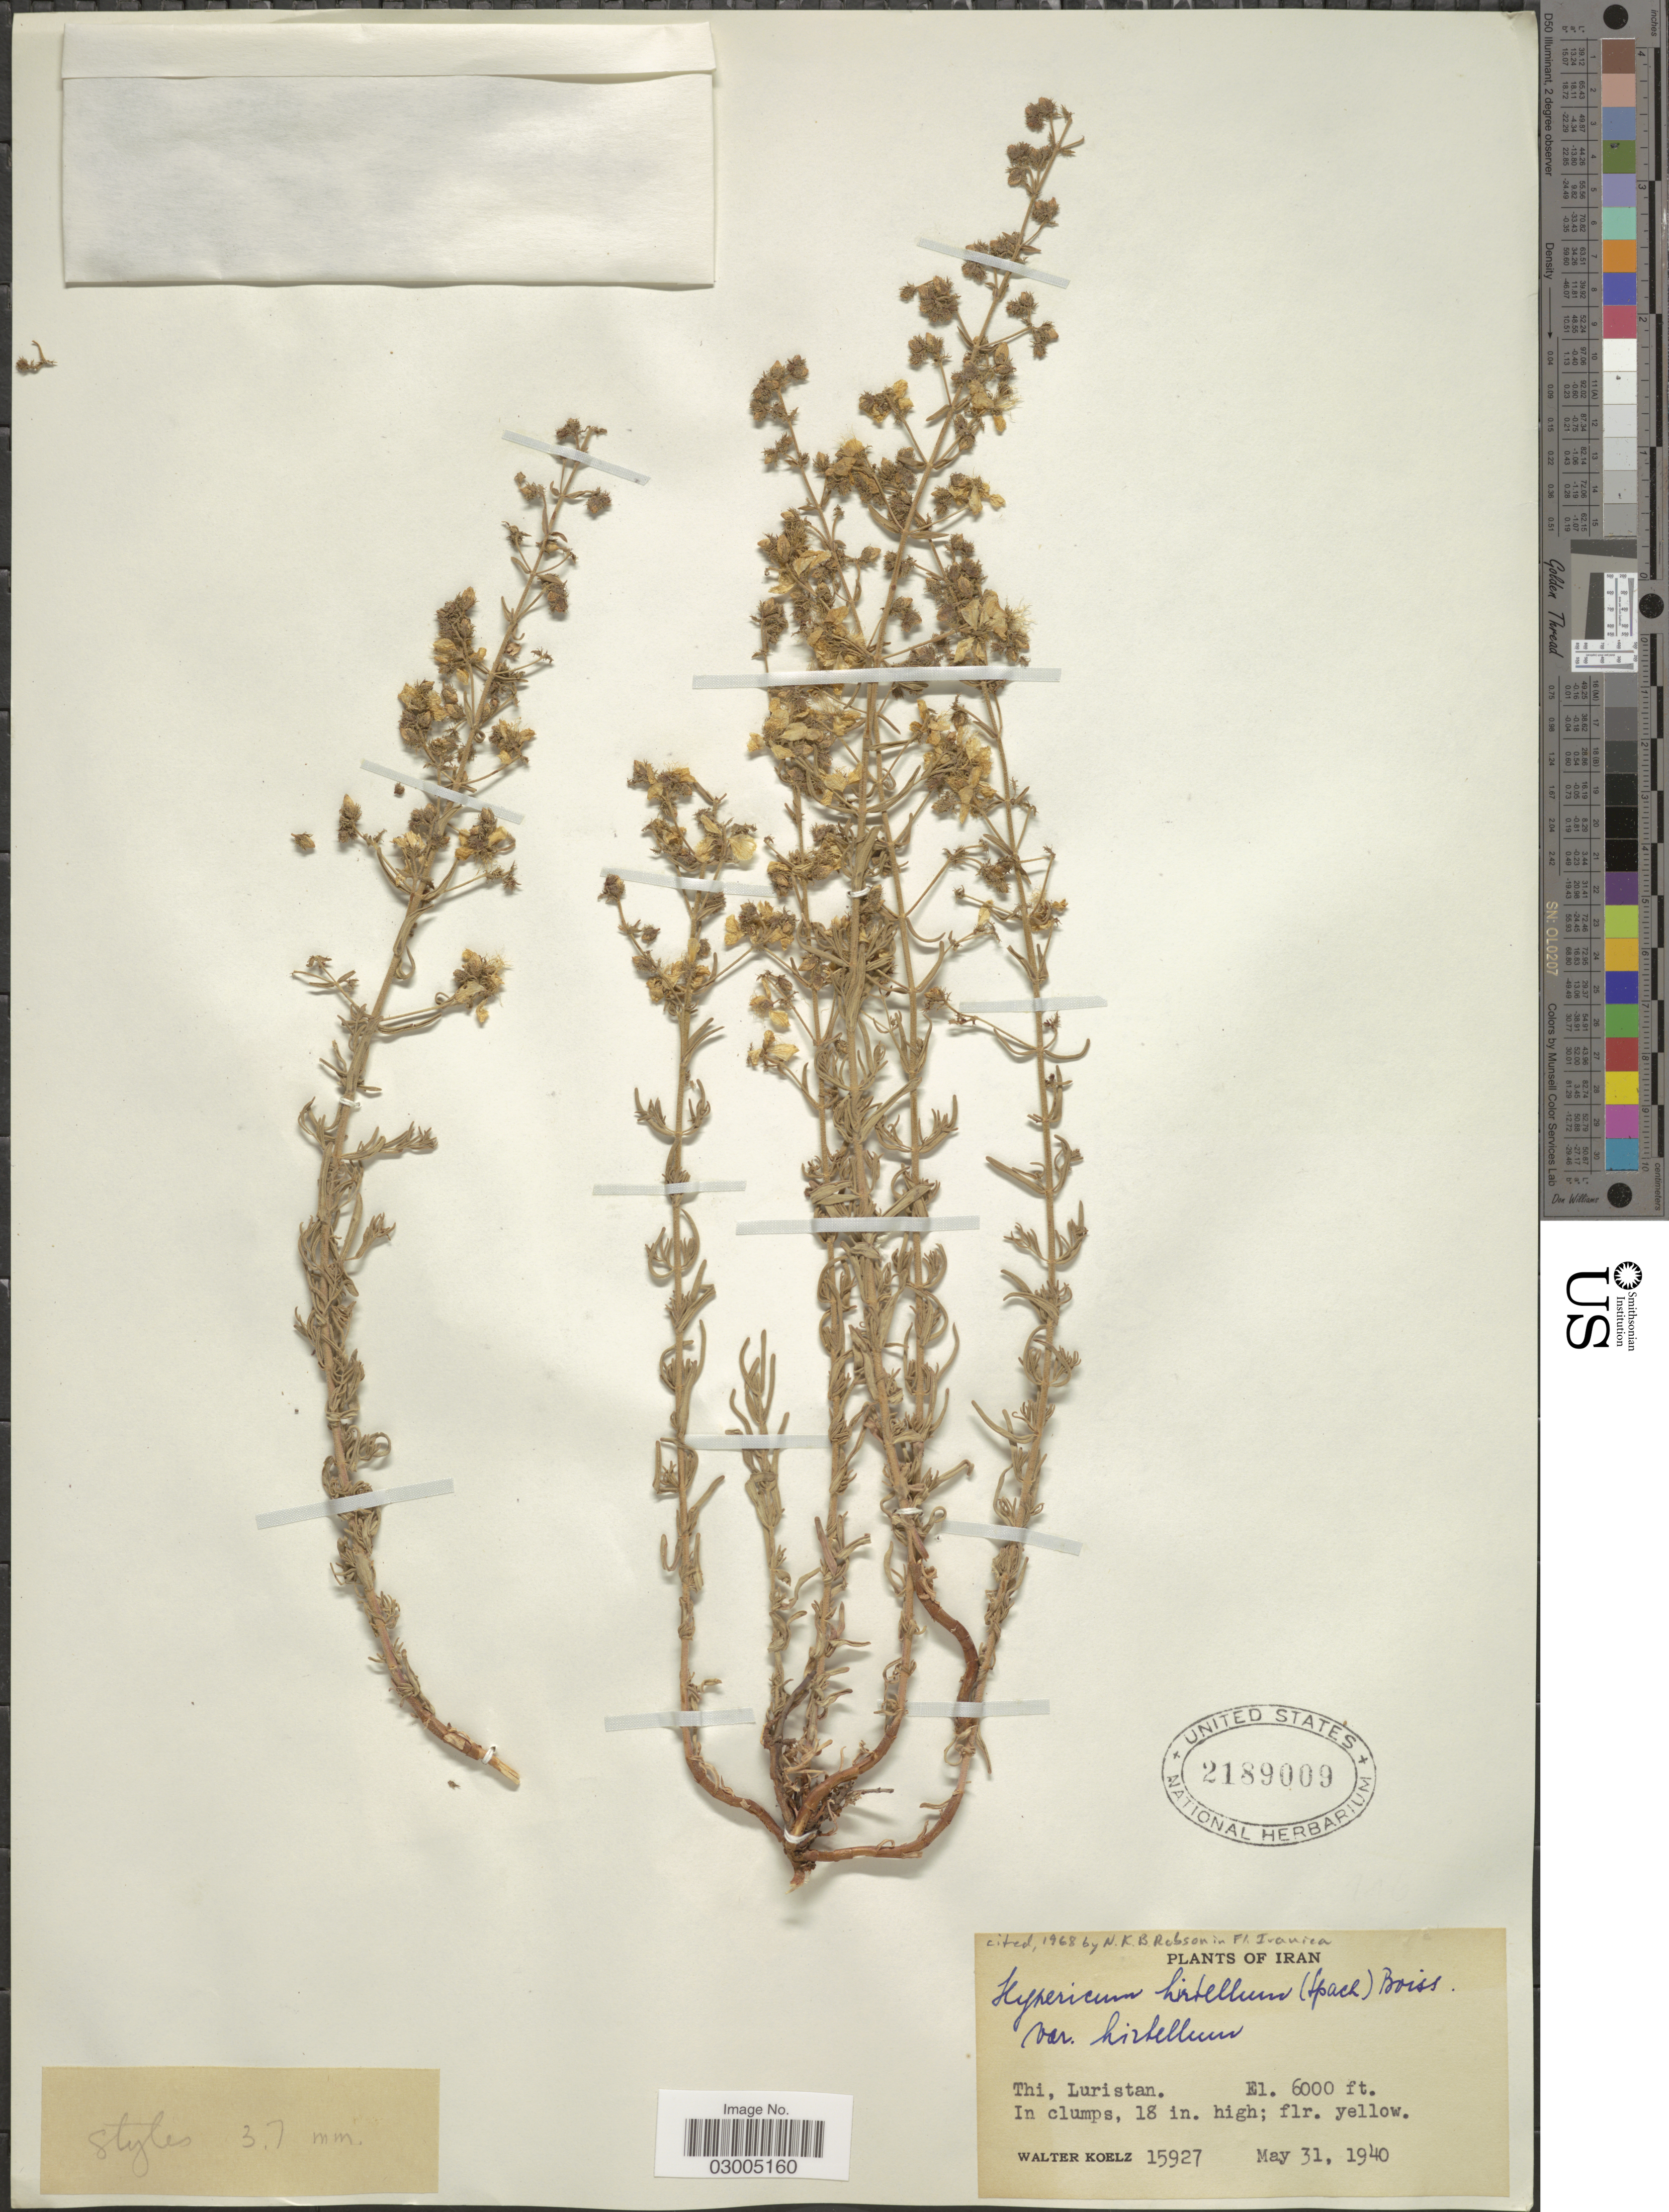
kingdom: Plantae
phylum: Tracheophyta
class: Magnoliopsida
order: Malpighiales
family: Hypericaceae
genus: Hypericum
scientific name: Hypericum hirtellum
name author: (Spach) Boiss.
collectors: W. N. Koelz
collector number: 15927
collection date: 1940-05-31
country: Iran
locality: Thi, Luristan.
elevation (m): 1829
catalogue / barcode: US 2189009